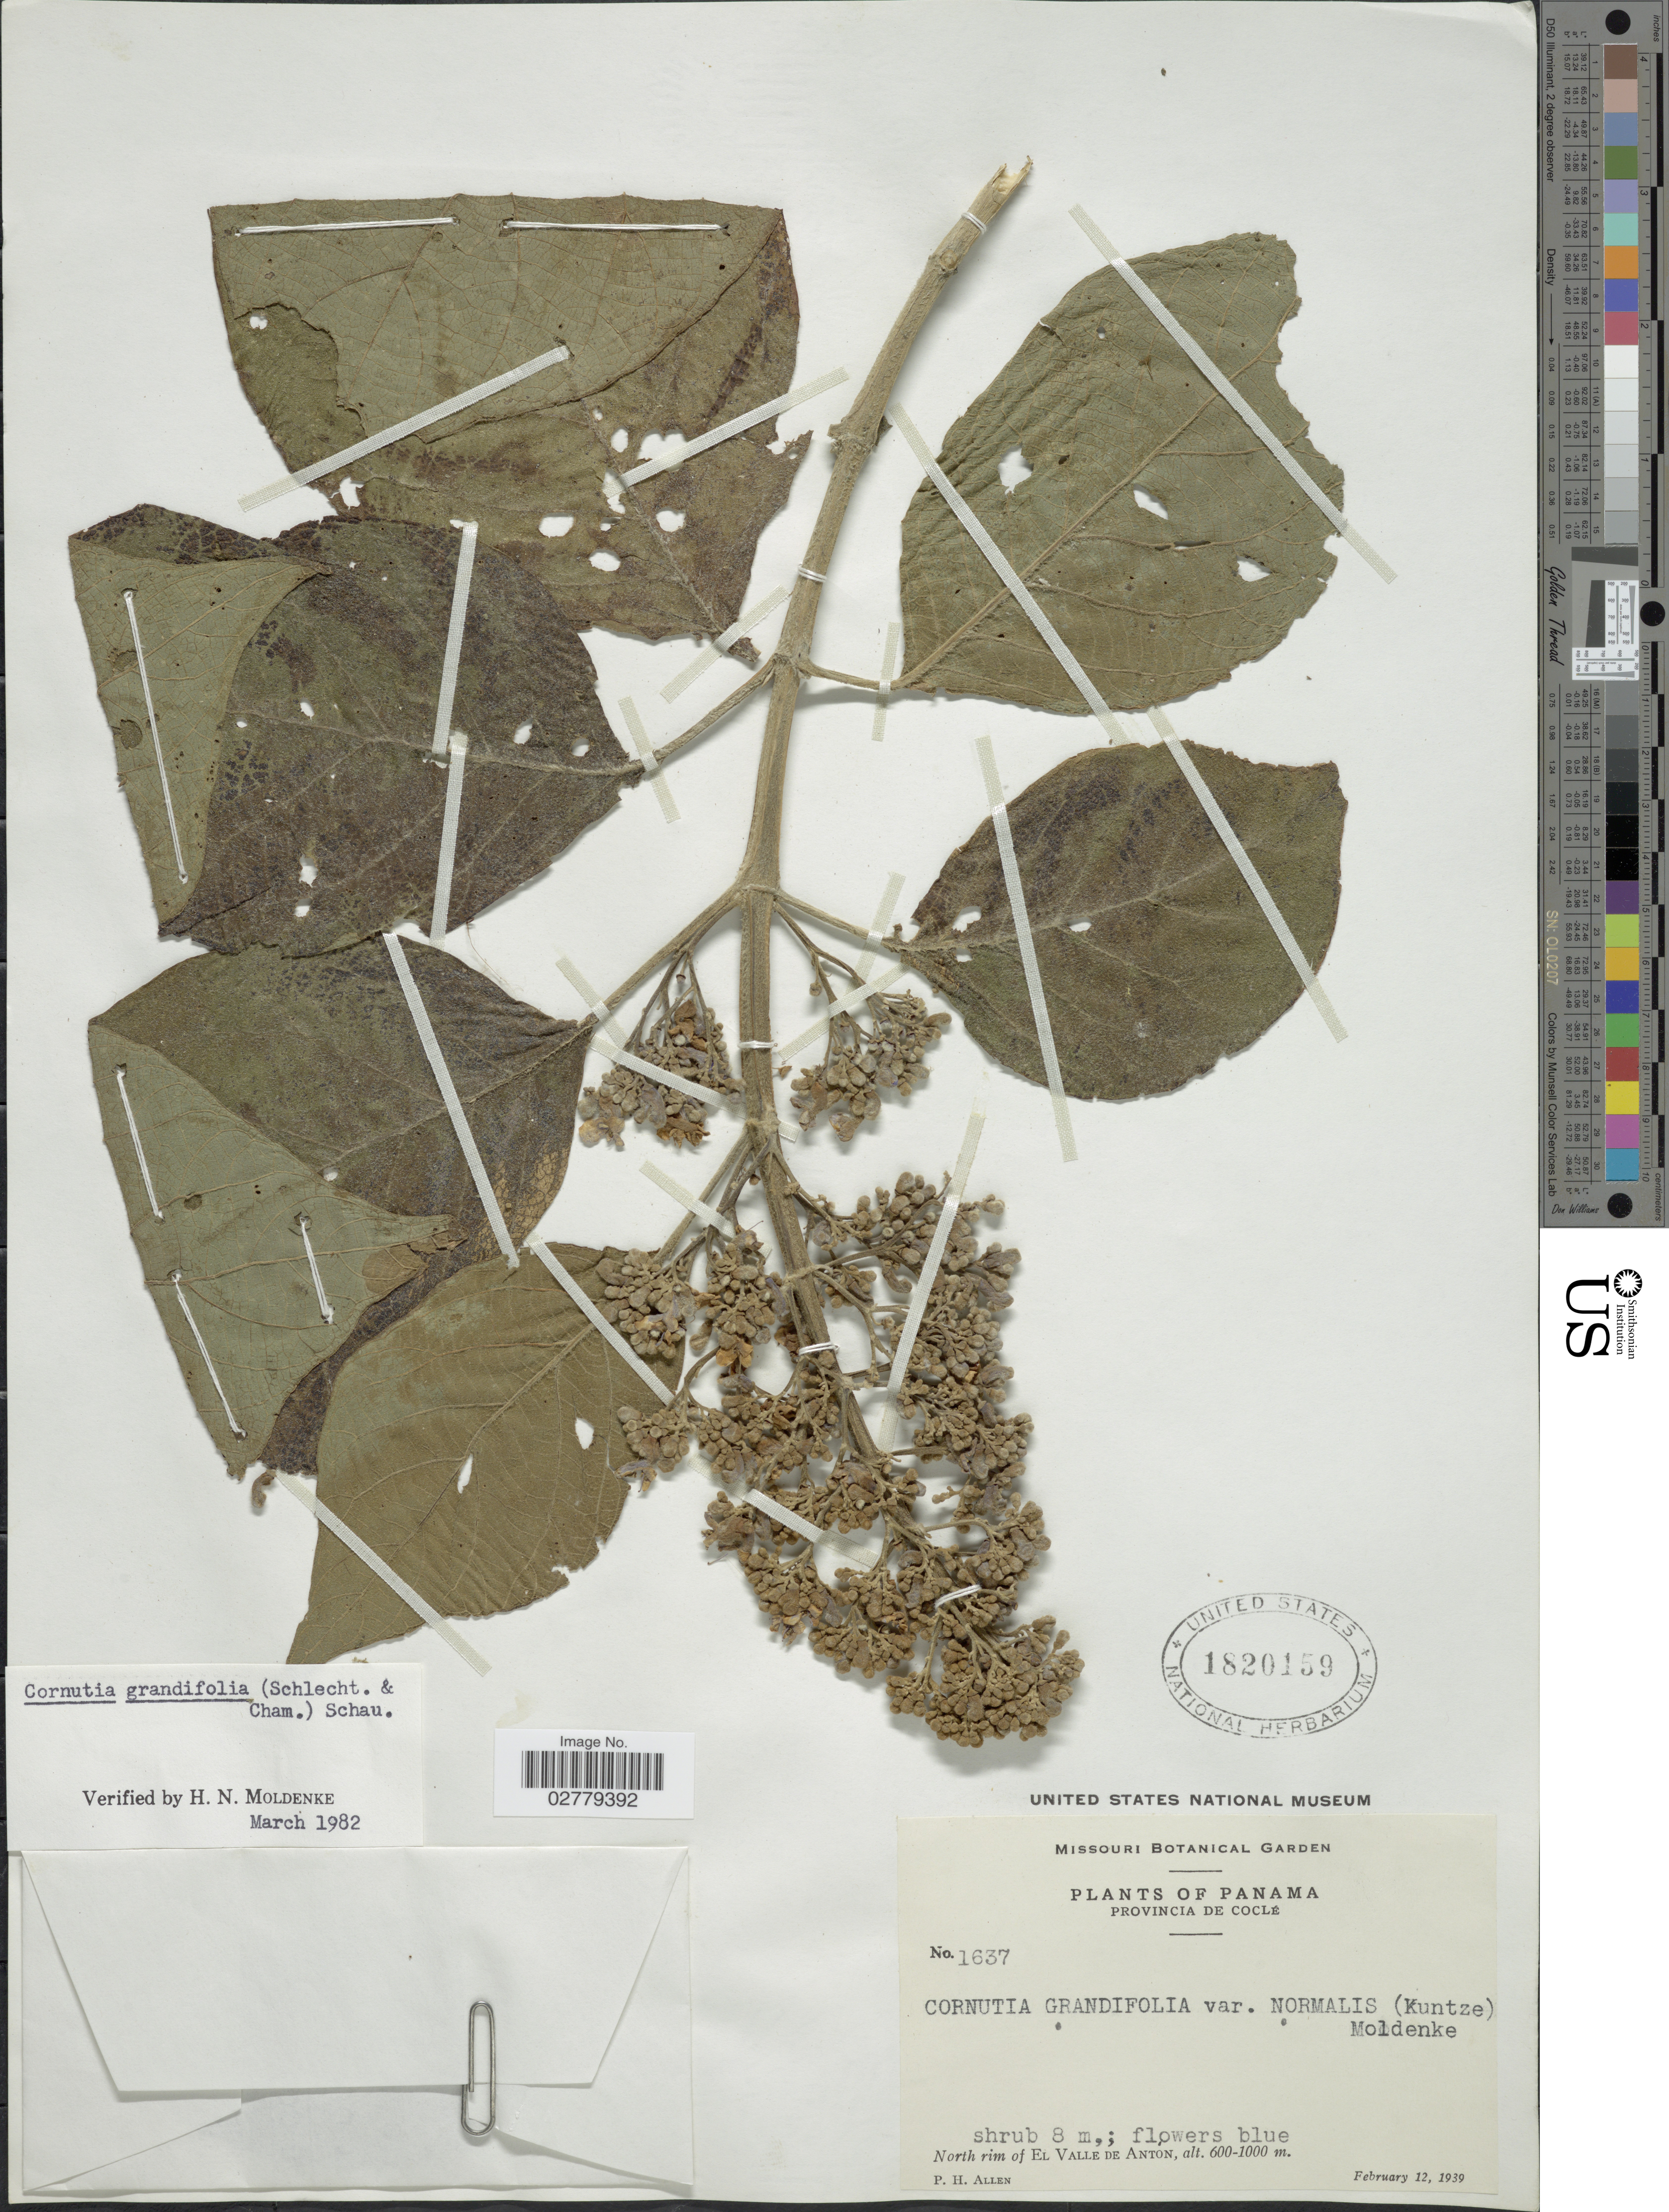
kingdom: Plantae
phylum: Tracheophyta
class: Magnoliopsida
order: Lamiales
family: Lamiaceae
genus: Cornutia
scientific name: Cornutia grandifolia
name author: (Cham. & Schltdl.) Schauer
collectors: P. H. Allen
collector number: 1637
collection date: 1939-02-12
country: Panama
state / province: Coclé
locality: North rim of El Valle de Anton.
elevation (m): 600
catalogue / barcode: US 1820159